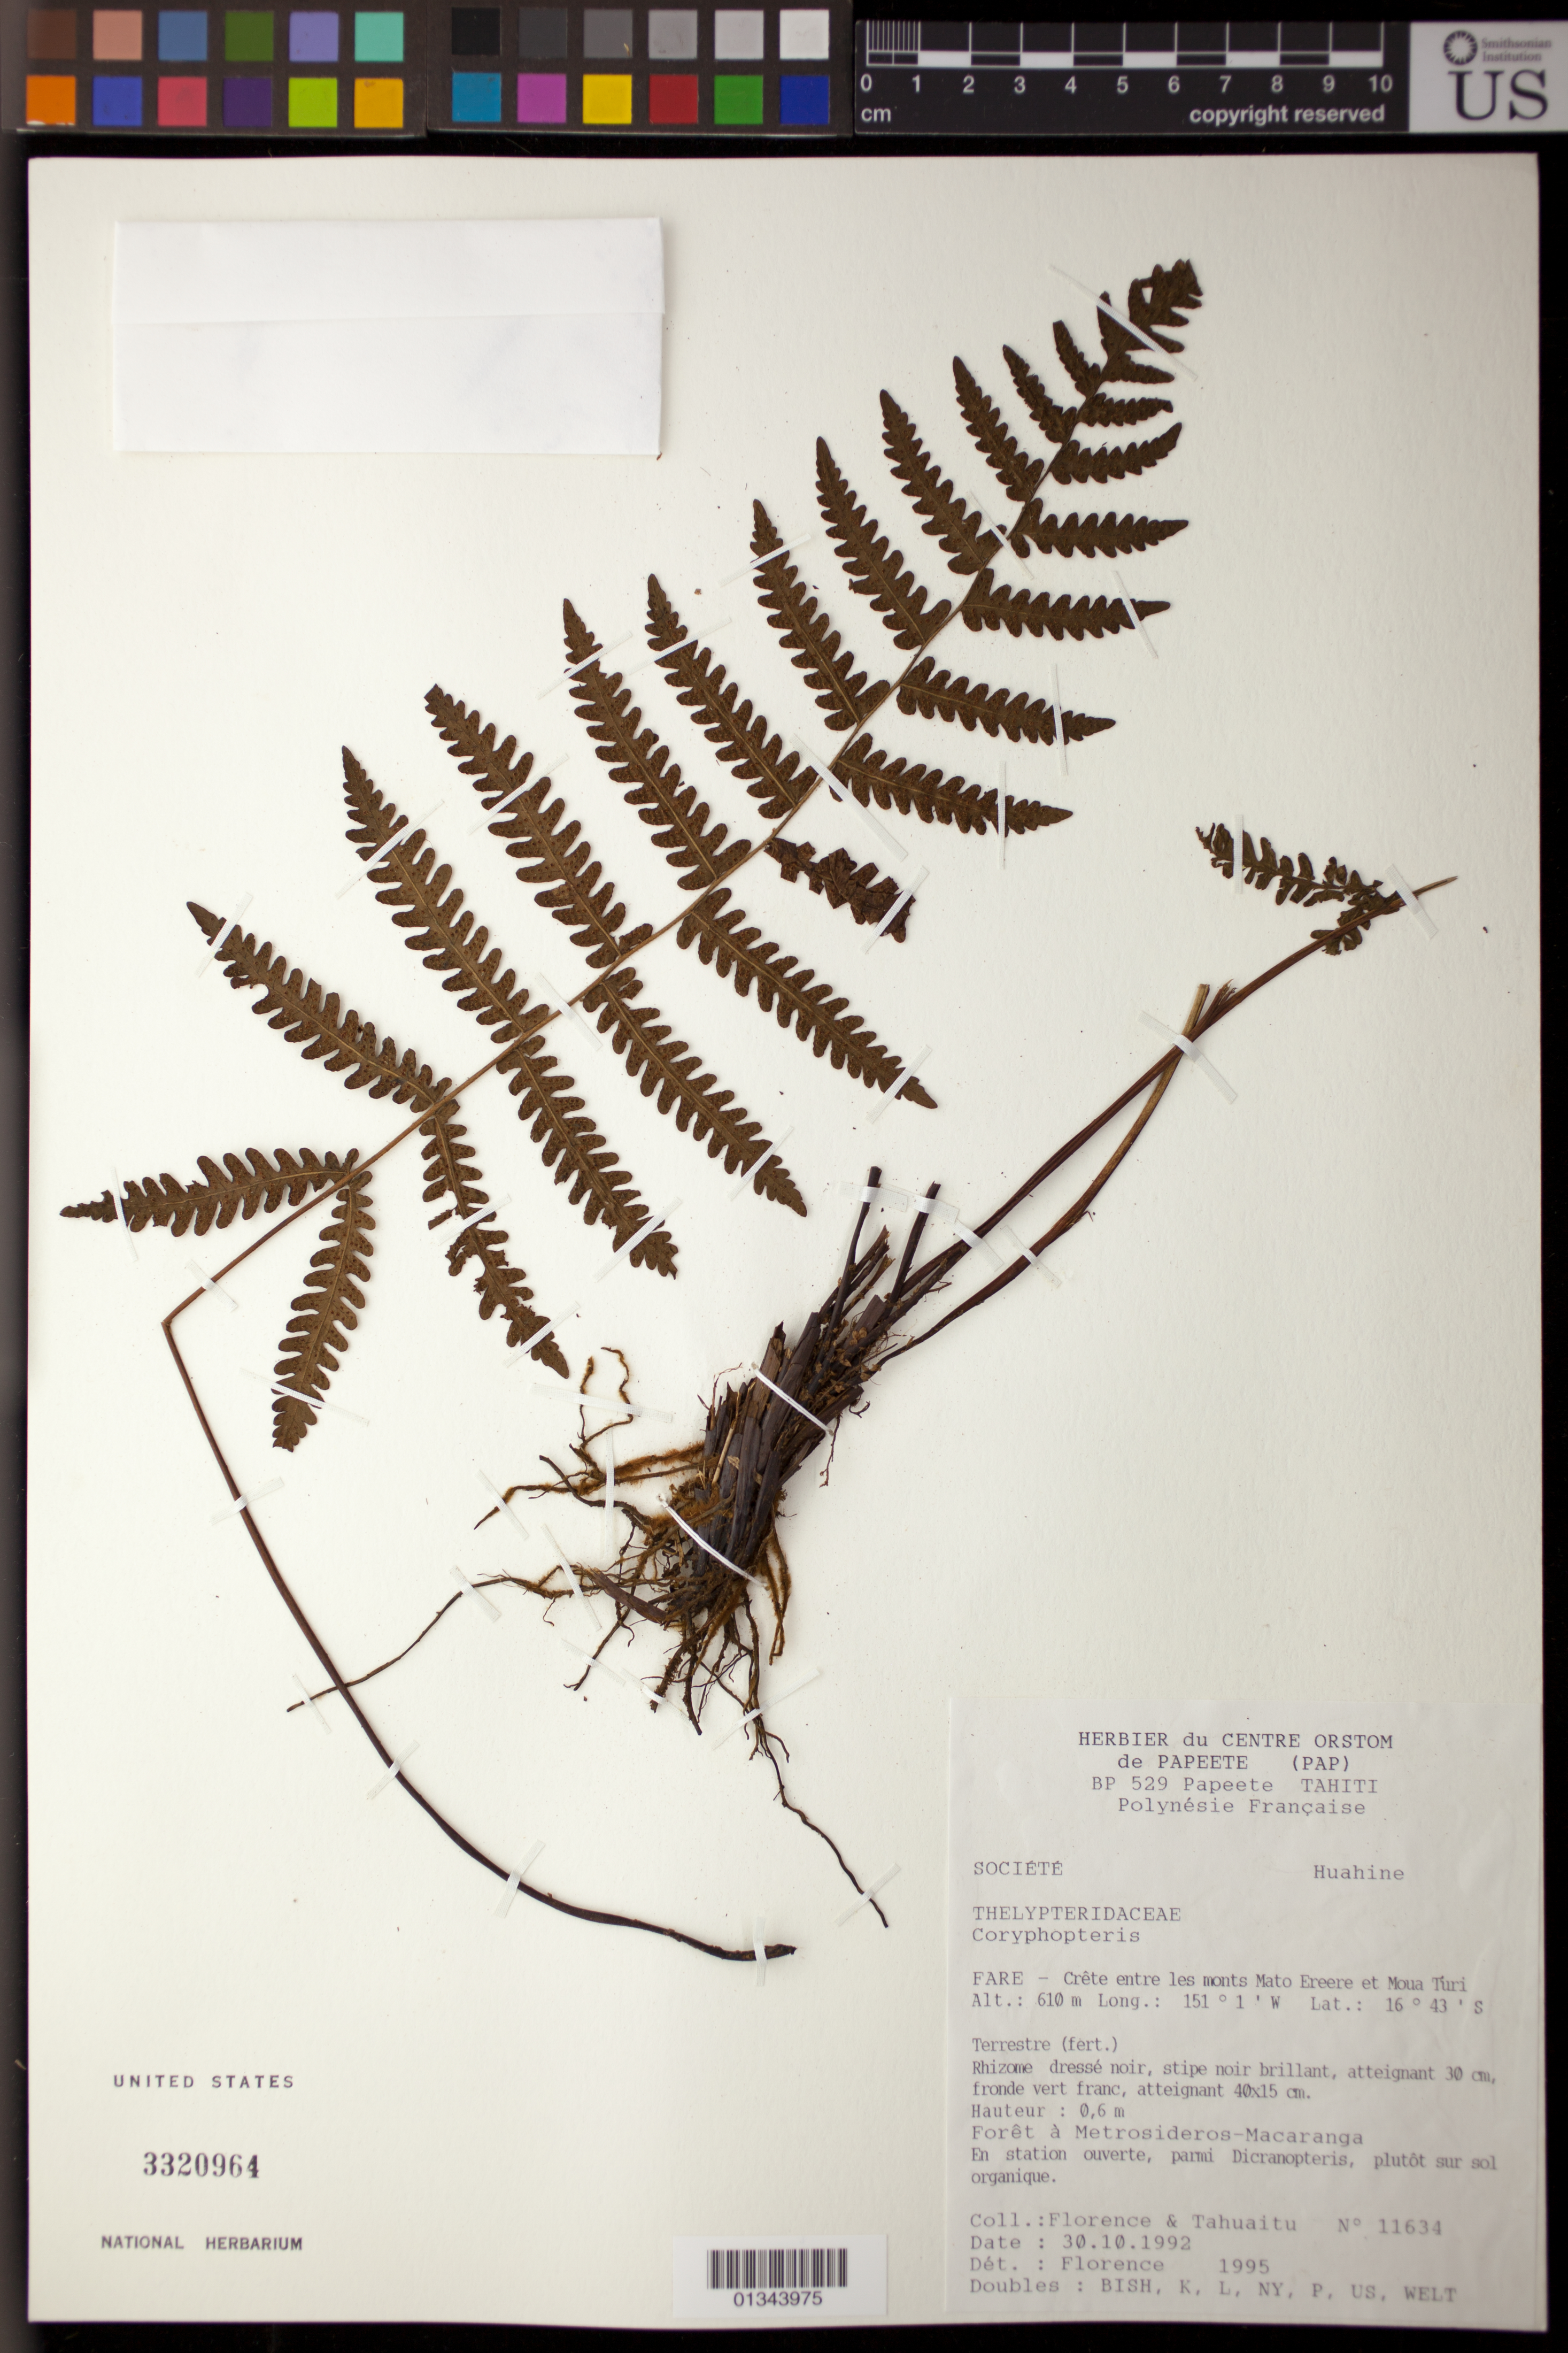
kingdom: Plantae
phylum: Tracheophyta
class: Polypodiopsida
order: Polypodiales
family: Thelypteridaceae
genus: Coryphopteris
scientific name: Coryphopteris sp.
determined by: Florence, J.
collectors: -. Florence & -. Tahuaitu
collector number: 11634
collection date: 1992-10-30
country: French Polynesia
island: Huahine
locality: Huahine, Fare, Crete entre les monts Mato Ereere et Moua Turi.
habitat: Foret a Metrosideros-Macaranga.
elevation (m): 610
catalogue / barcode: US 3320964